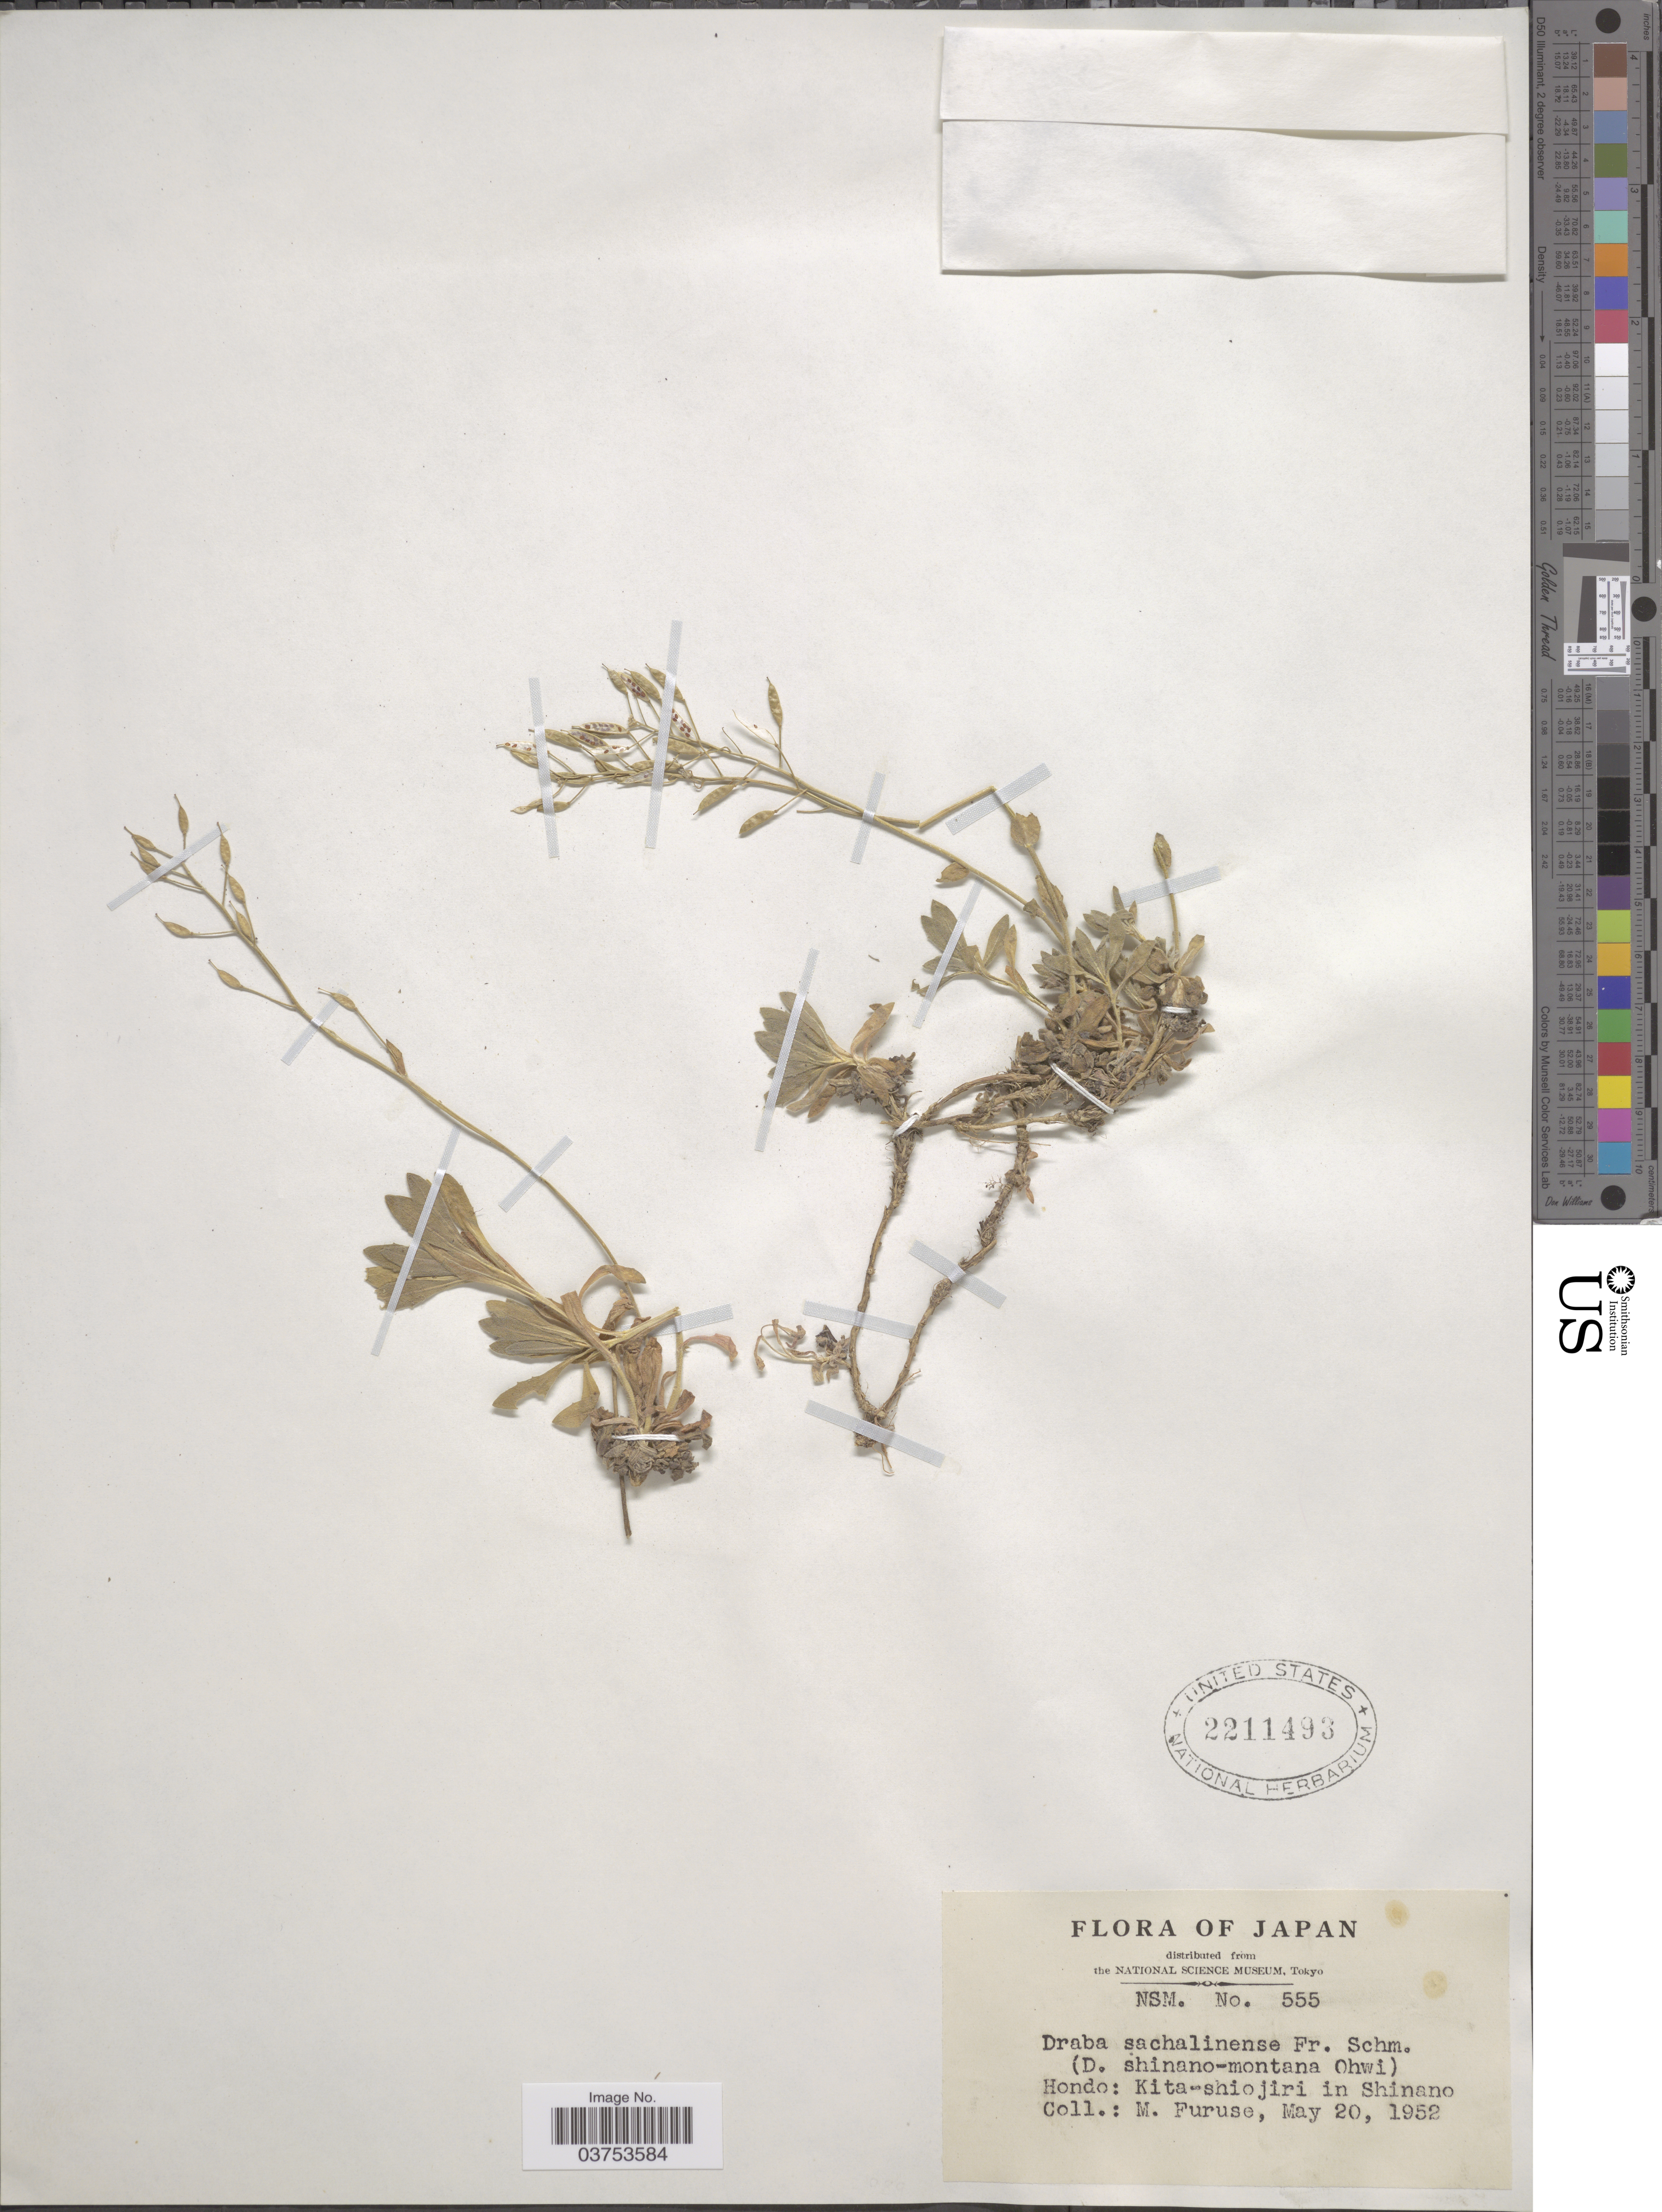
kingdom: Plantae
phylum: Tracheophyta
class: Magnoliopsida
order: Brassicales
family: Brassicaceae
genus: Draba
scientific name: Draba sachalinensis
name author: Trautv.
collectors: M. Furuse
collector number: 555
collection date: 1952-05-20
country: Japan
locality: Hondo: Kita-shiojiri in Shinano.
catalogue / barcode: US 2211493